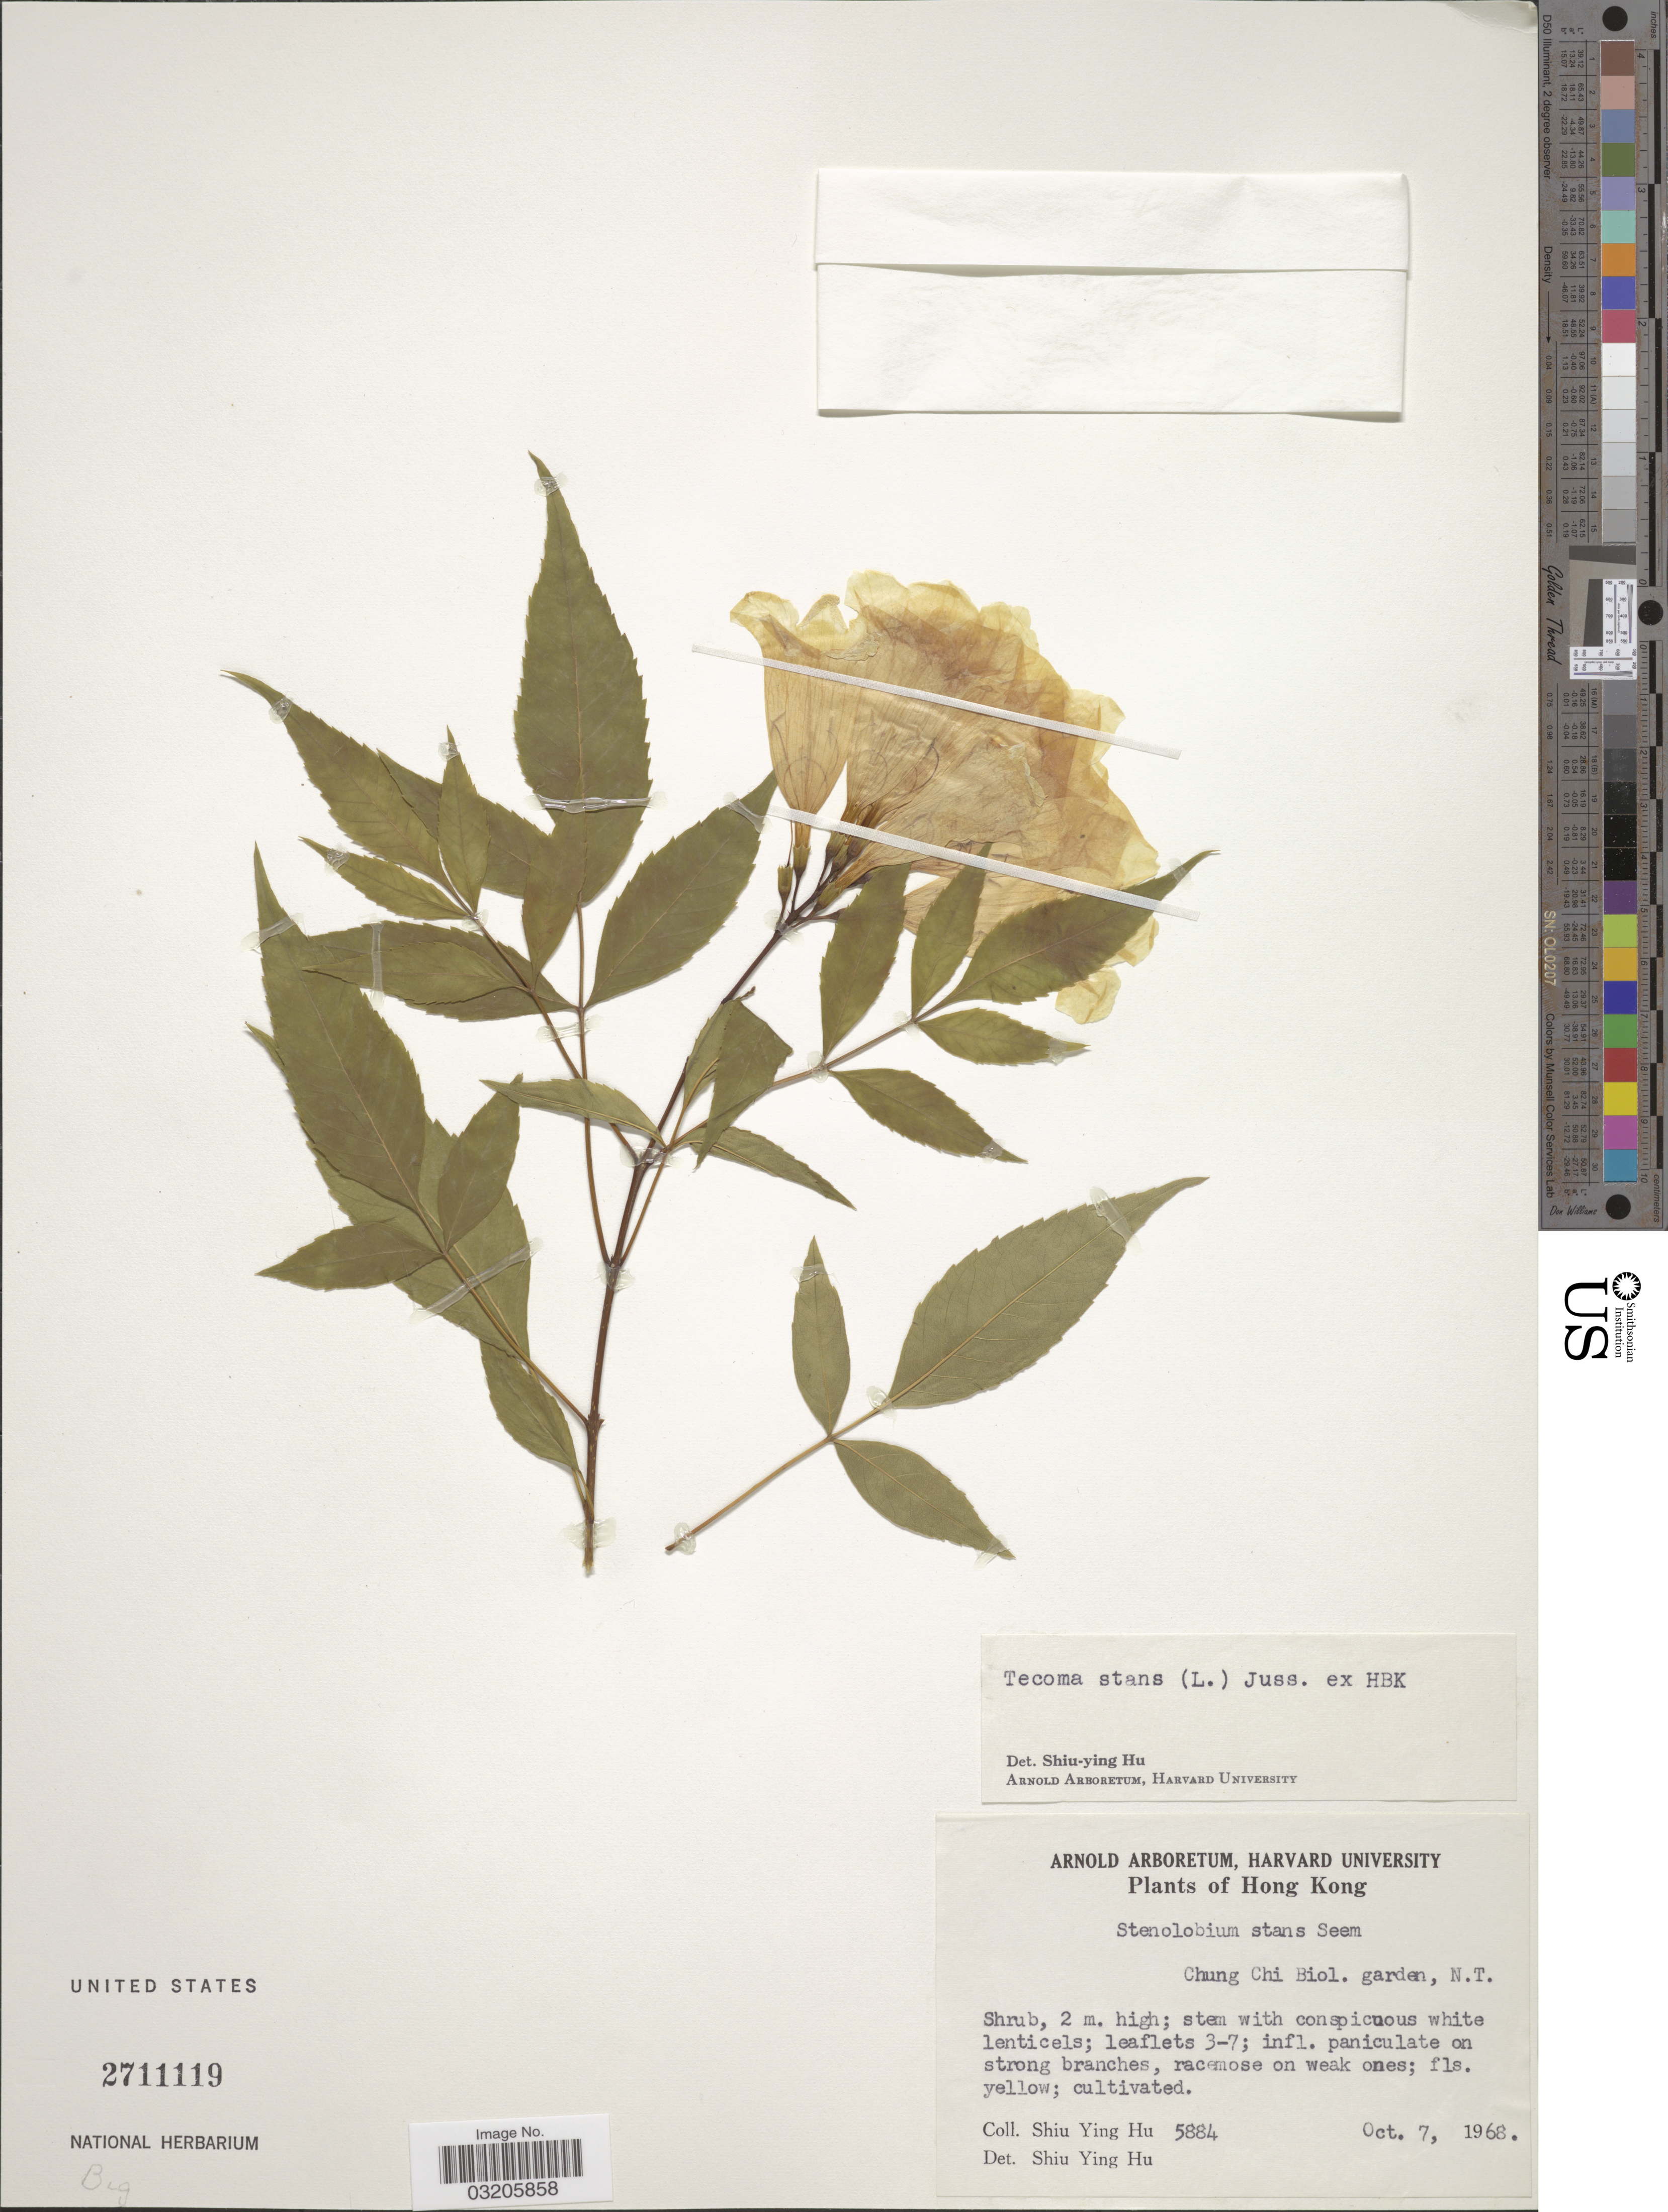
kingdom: Plantae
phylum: Tracheophyta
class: Magnoliopsida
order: Lamiales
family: Bignoniaceae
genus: Tecoma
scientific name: Tecoma stans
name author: (L.) Juss. ex Kunth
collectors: S. Y. Hu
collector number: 5884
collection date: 1968-10-07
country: China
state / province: Hong Kong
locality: Chung Chi Biol. garden, N.T.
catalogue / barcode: US 2711119